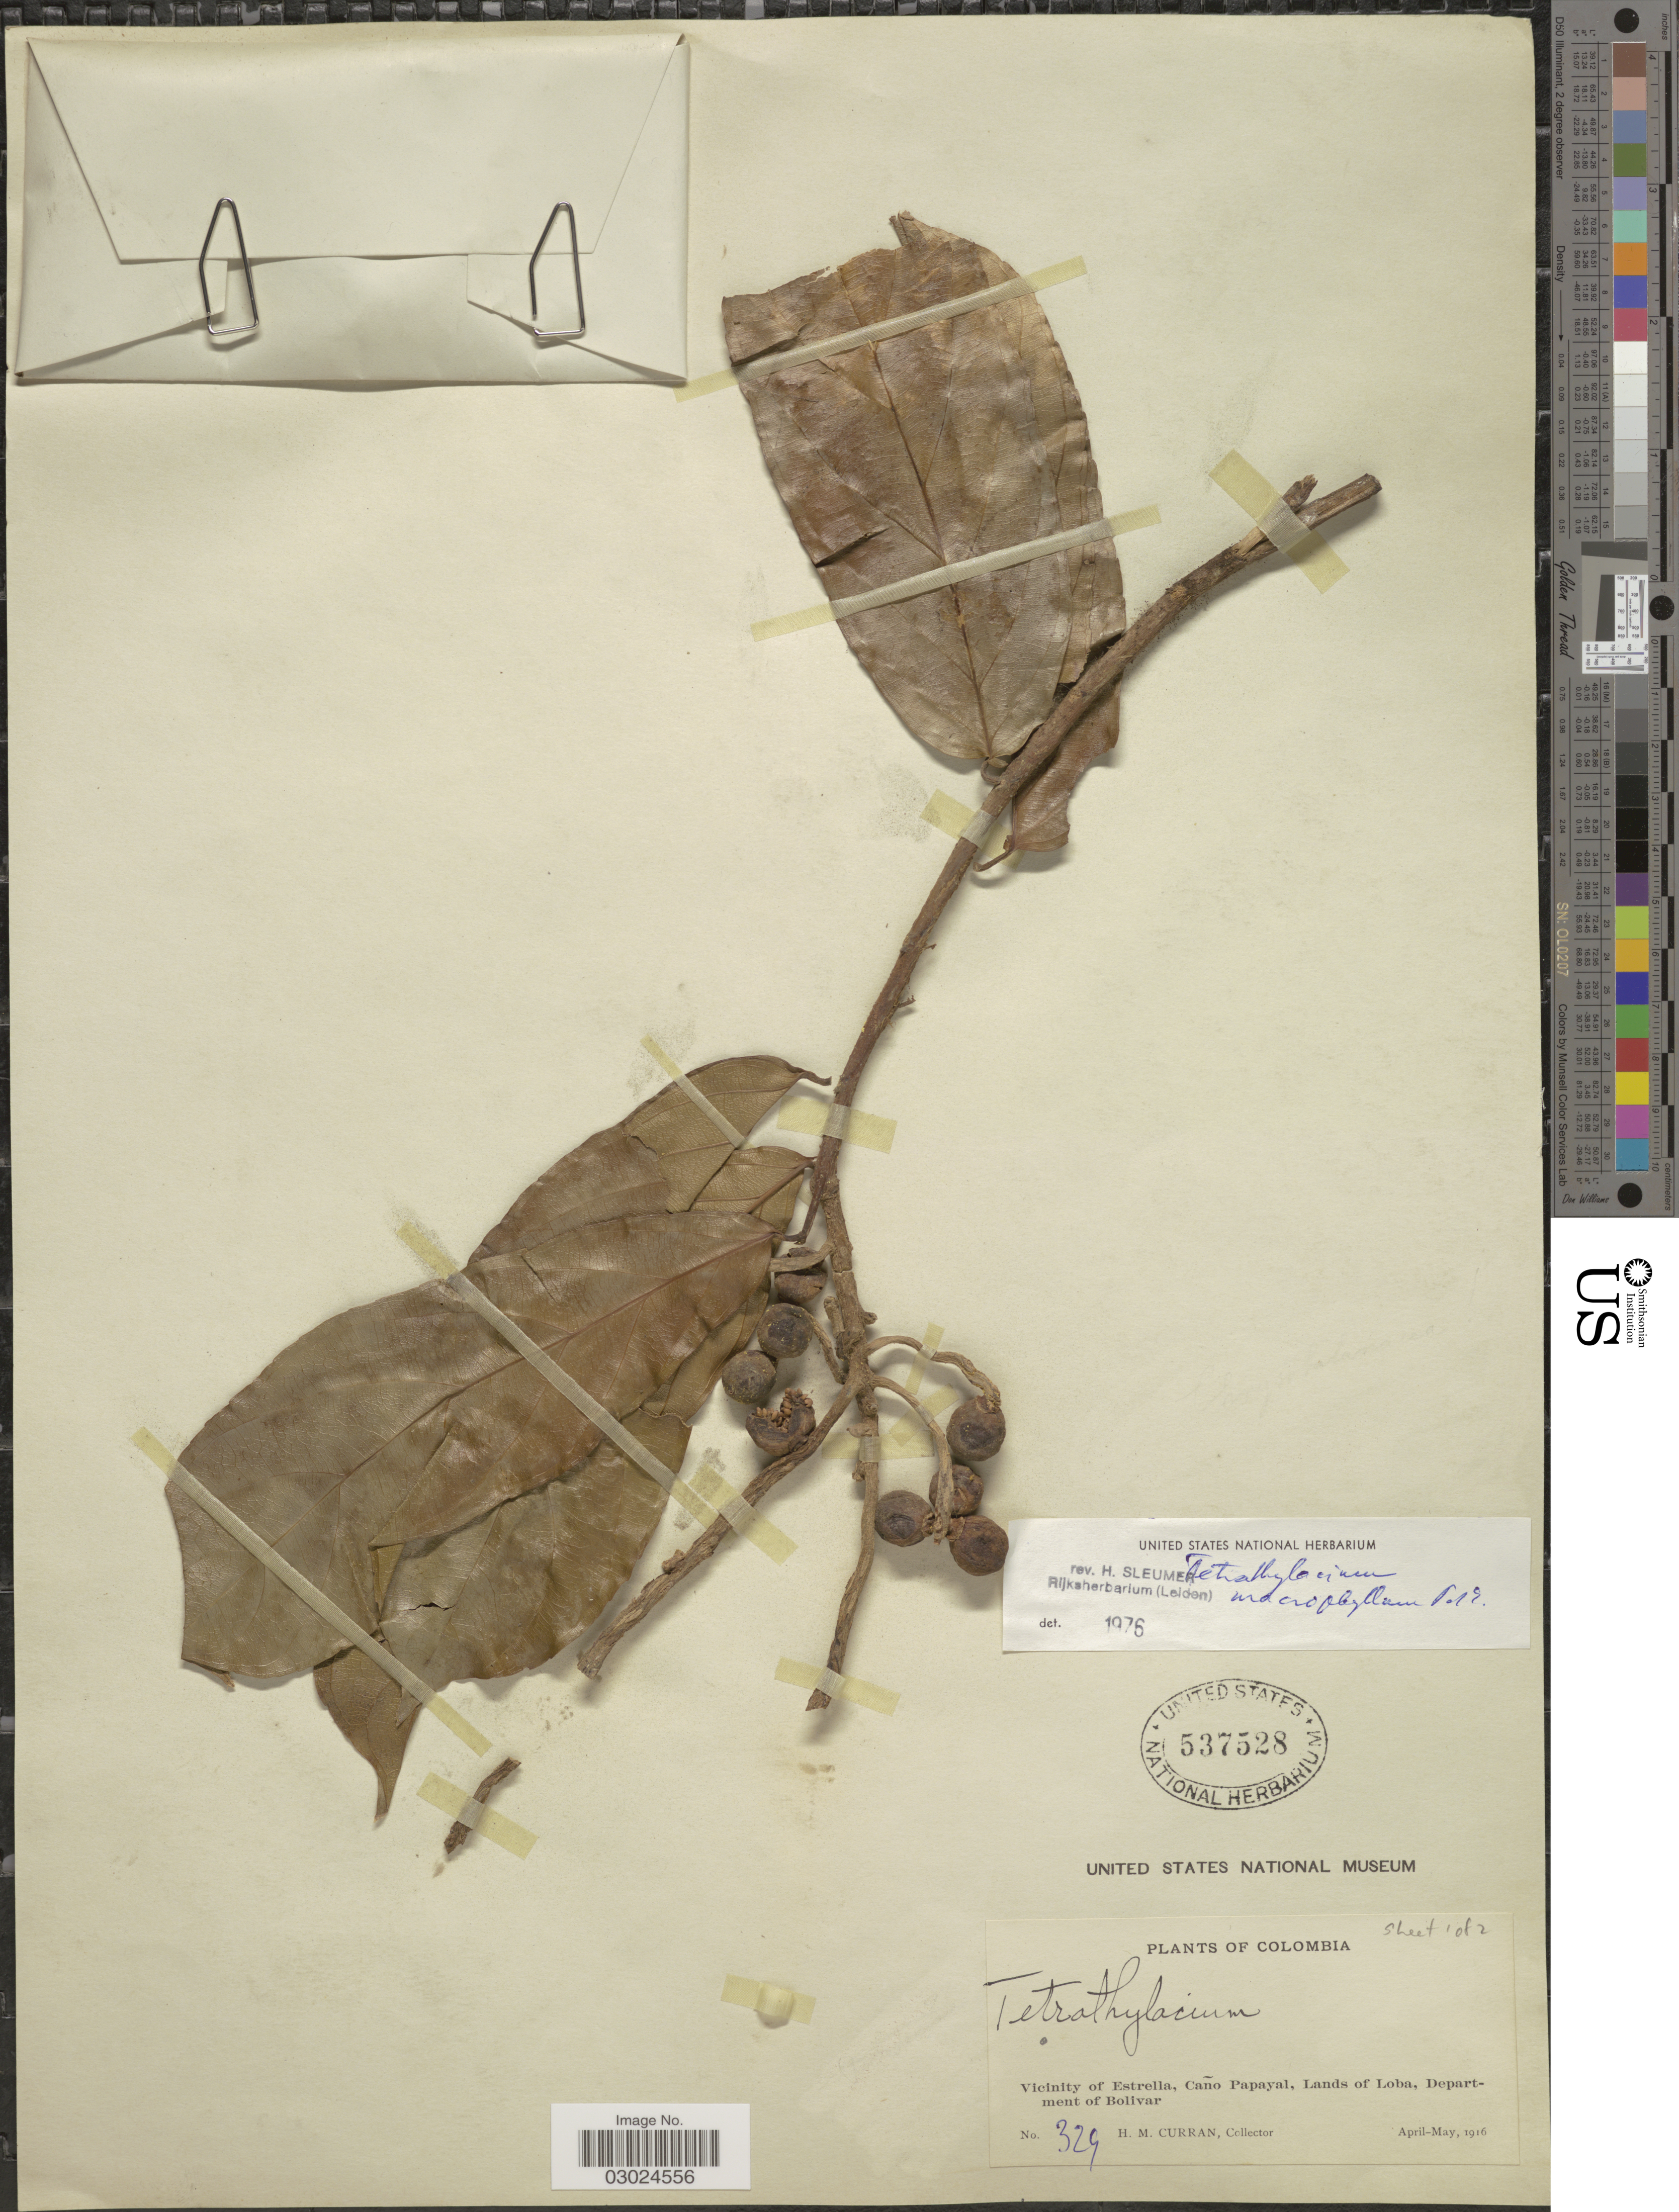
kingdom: Plantae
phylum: Tracheophyta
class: Magnoliopsida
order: Malpighiales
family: Salicaceae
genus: Tetrathylacium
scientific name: Tetrathylacium macrophyllum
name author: Poepp.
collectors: H. M. Curran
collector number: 329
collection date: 1916-04/1916-05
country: Colombia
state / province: Bolívar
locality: Vicinity of Estrella, Caño Papayal, Lands of Loba, Department of Bolivar.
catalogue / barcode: US 537528